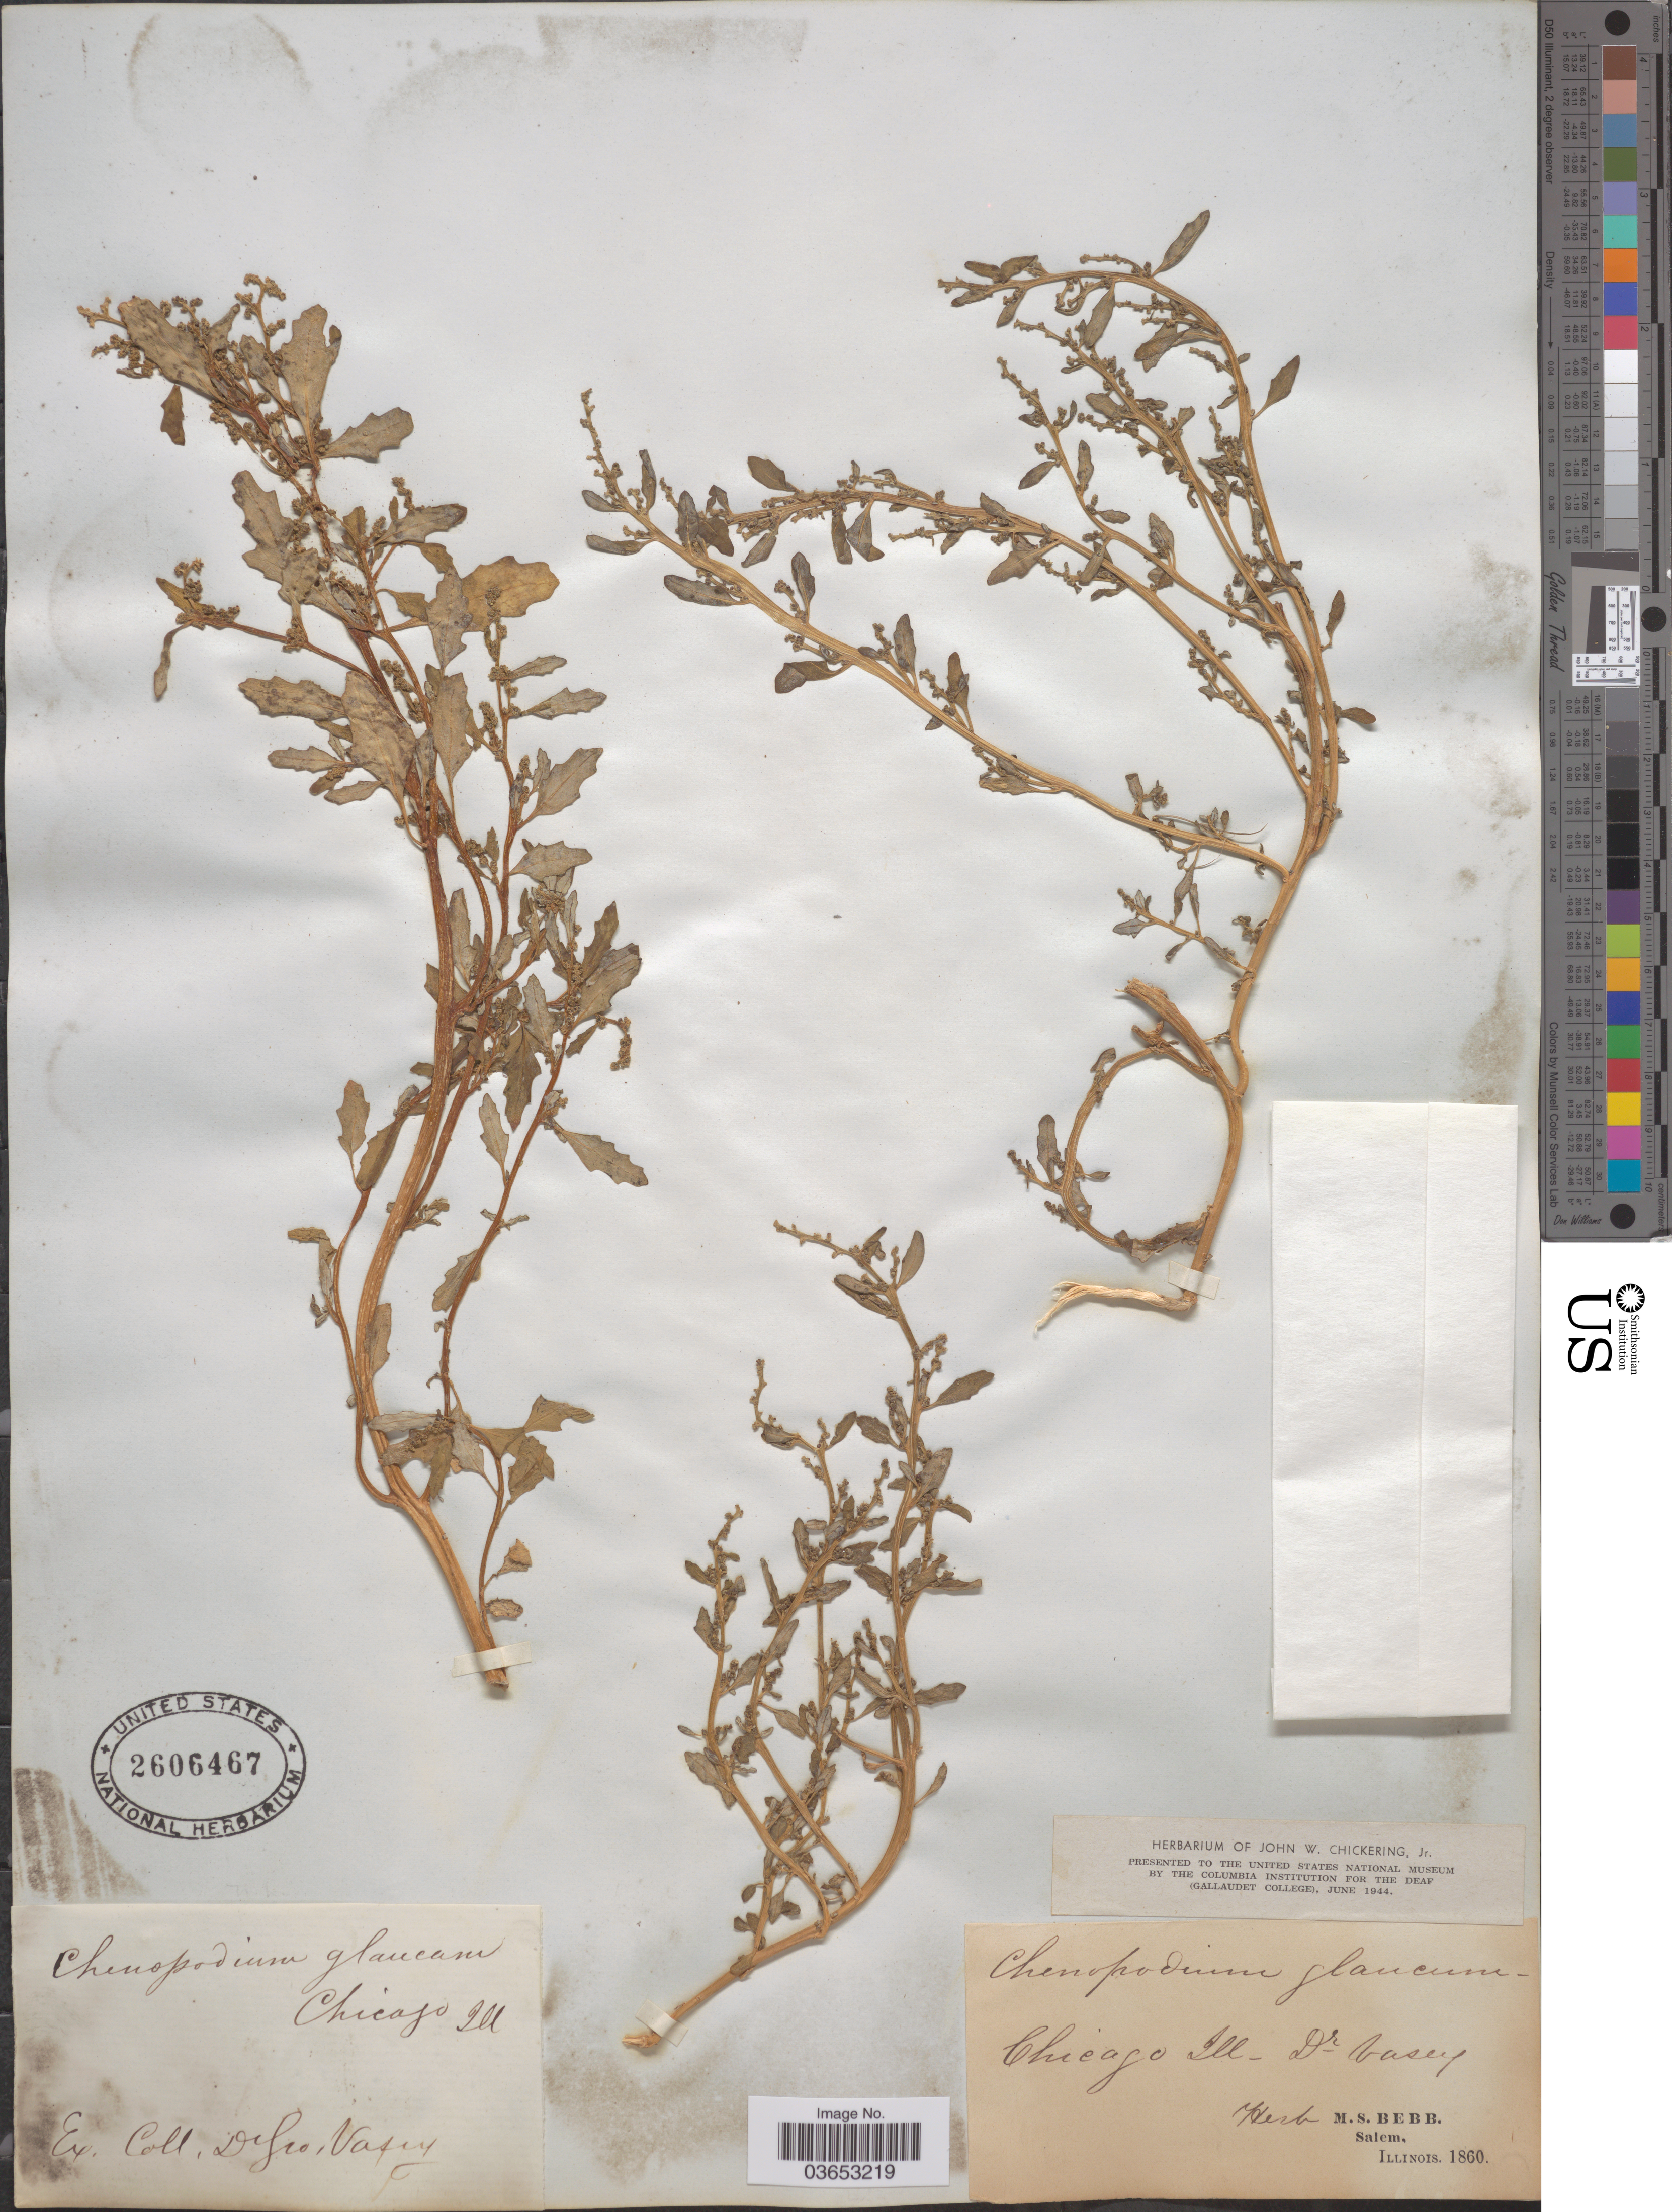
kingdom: Plantae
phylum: Tracheophyta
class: Magnoliopsida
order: Caryophyllales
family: Amaranthaceae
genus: Chenopodium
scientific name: Chenopodium glaucum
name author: L.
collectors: Vasey, --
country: United States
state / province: Illinois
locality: Chicago.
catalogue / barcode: US 2606467